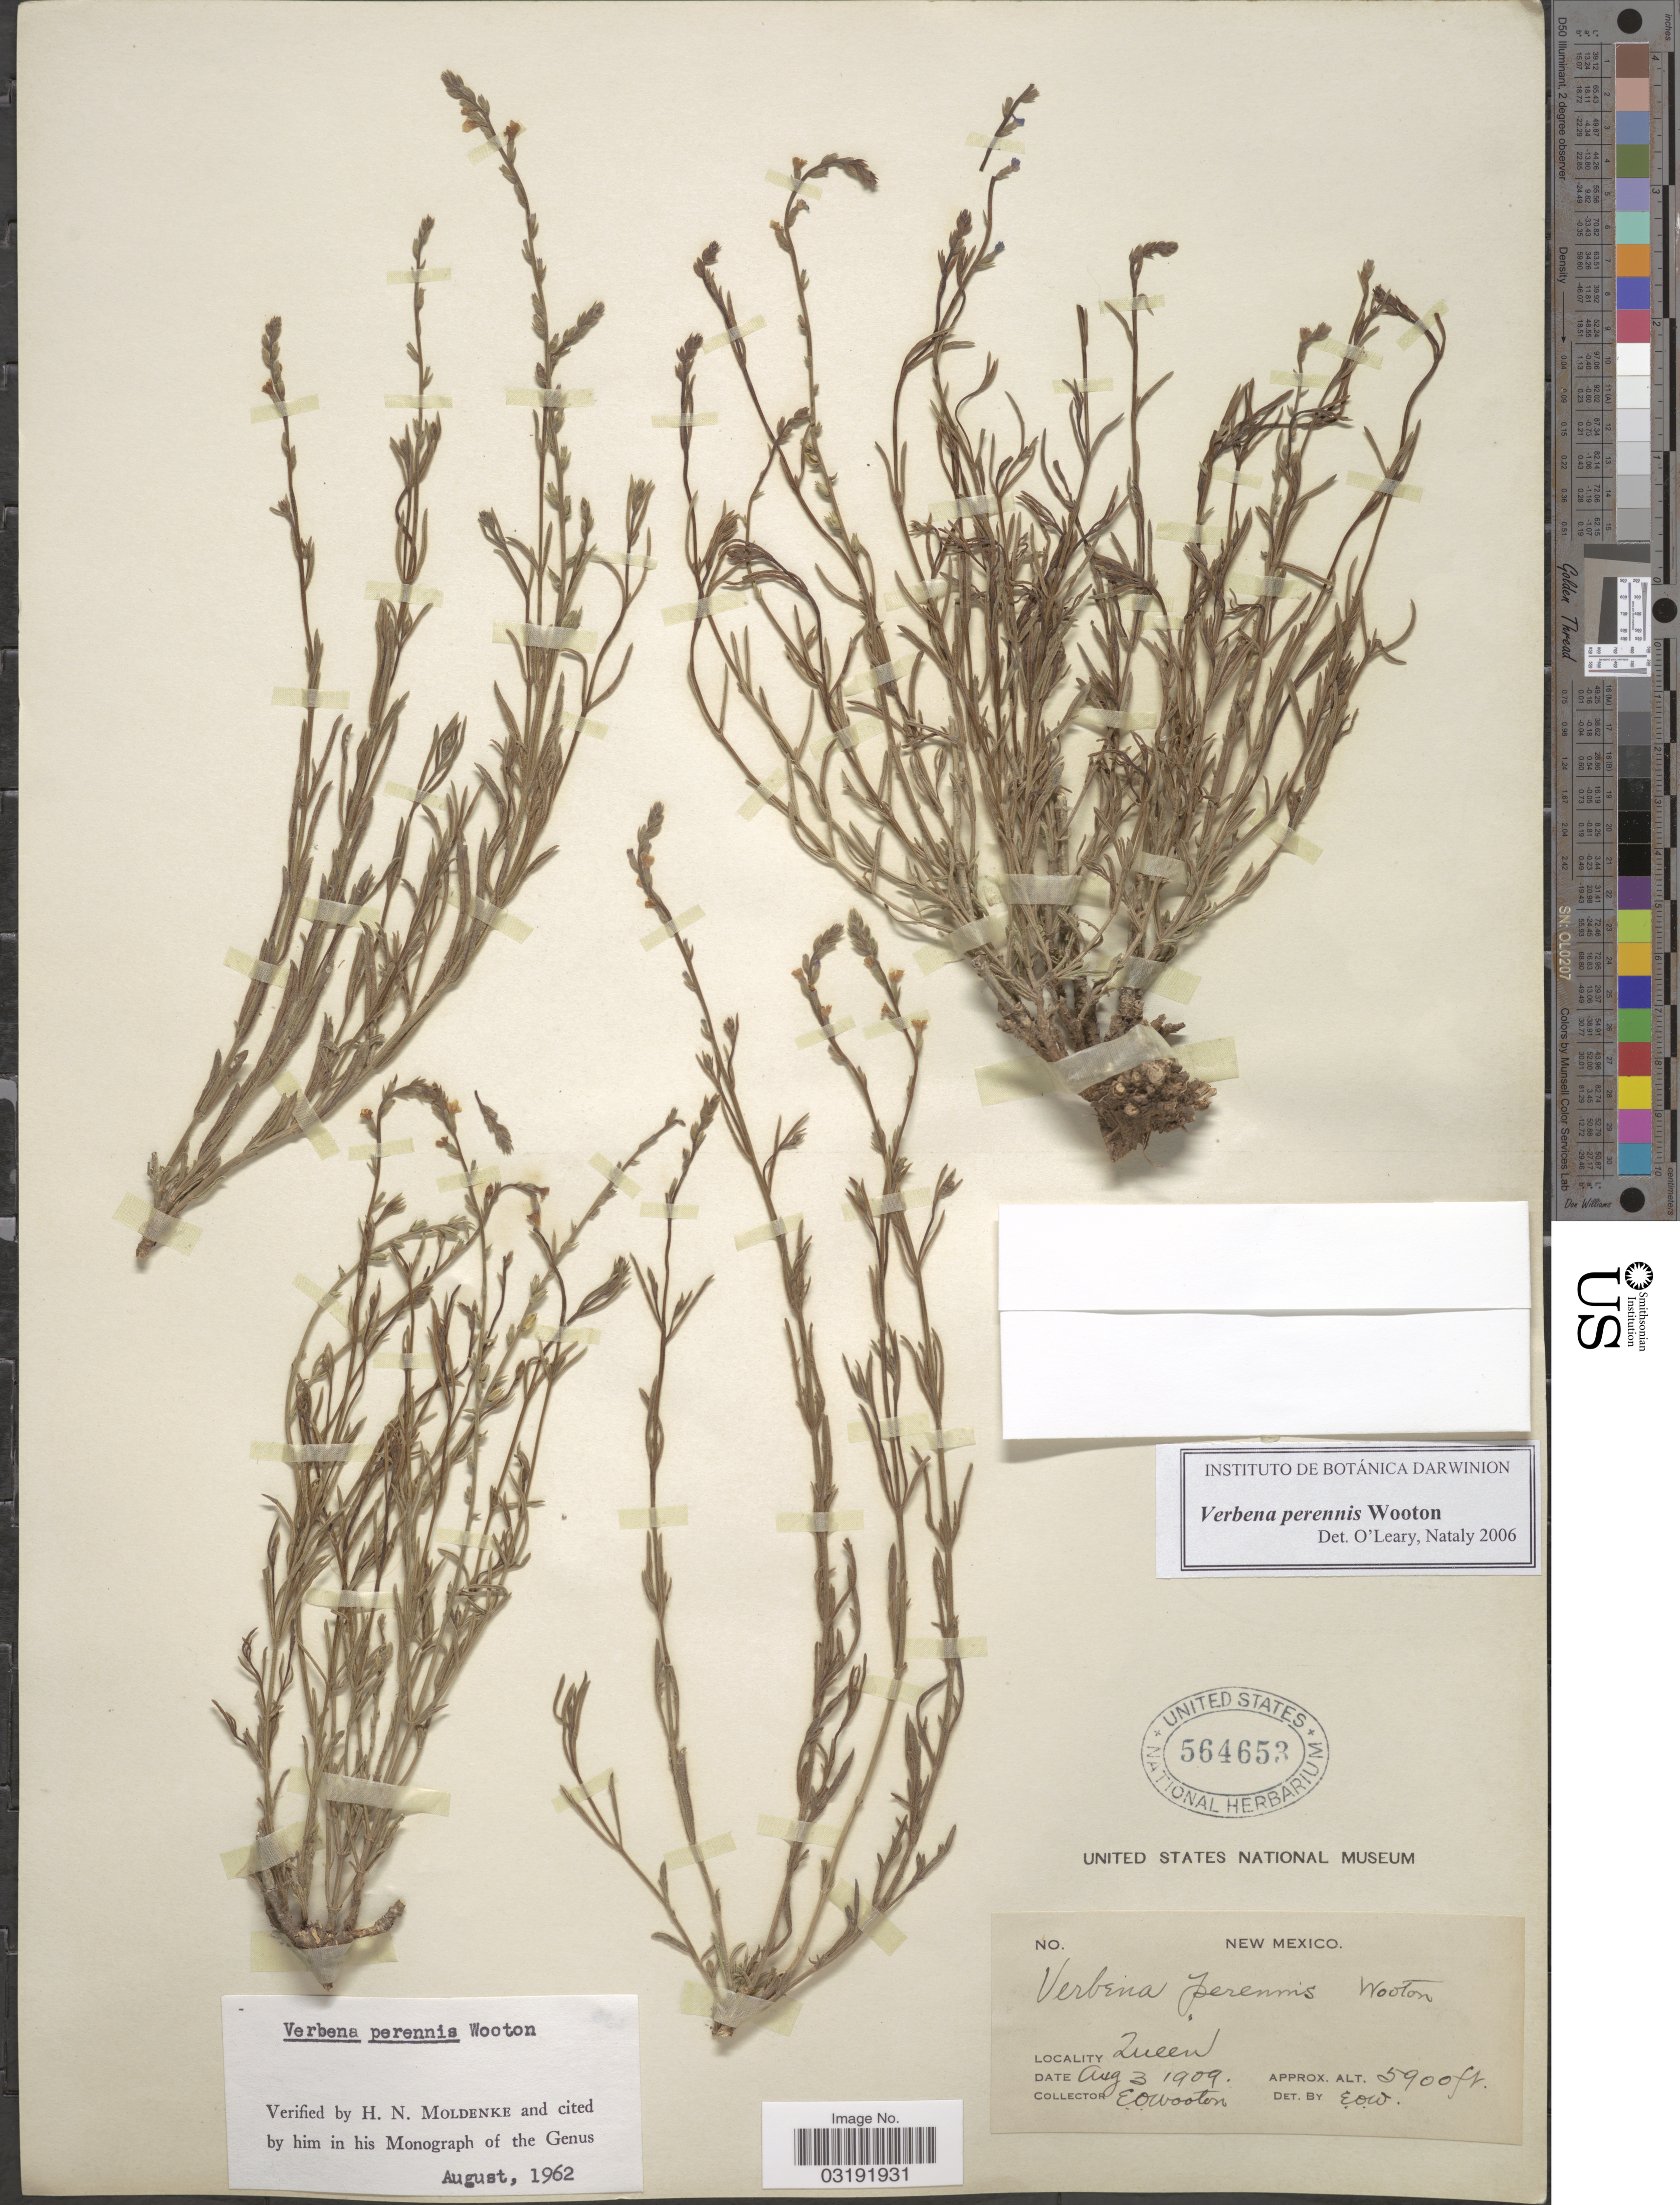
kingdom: Plantae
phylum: Tracheophyta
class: Magnoliopsida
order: Lamiales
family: Verbenaceae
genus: Verbena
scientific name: Verbena perennis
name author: Wooton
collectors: E. O. Wooton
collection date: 1909-08-03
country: United States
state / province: New Mexico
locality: Queen.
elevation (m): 1798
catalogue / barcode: US 564653